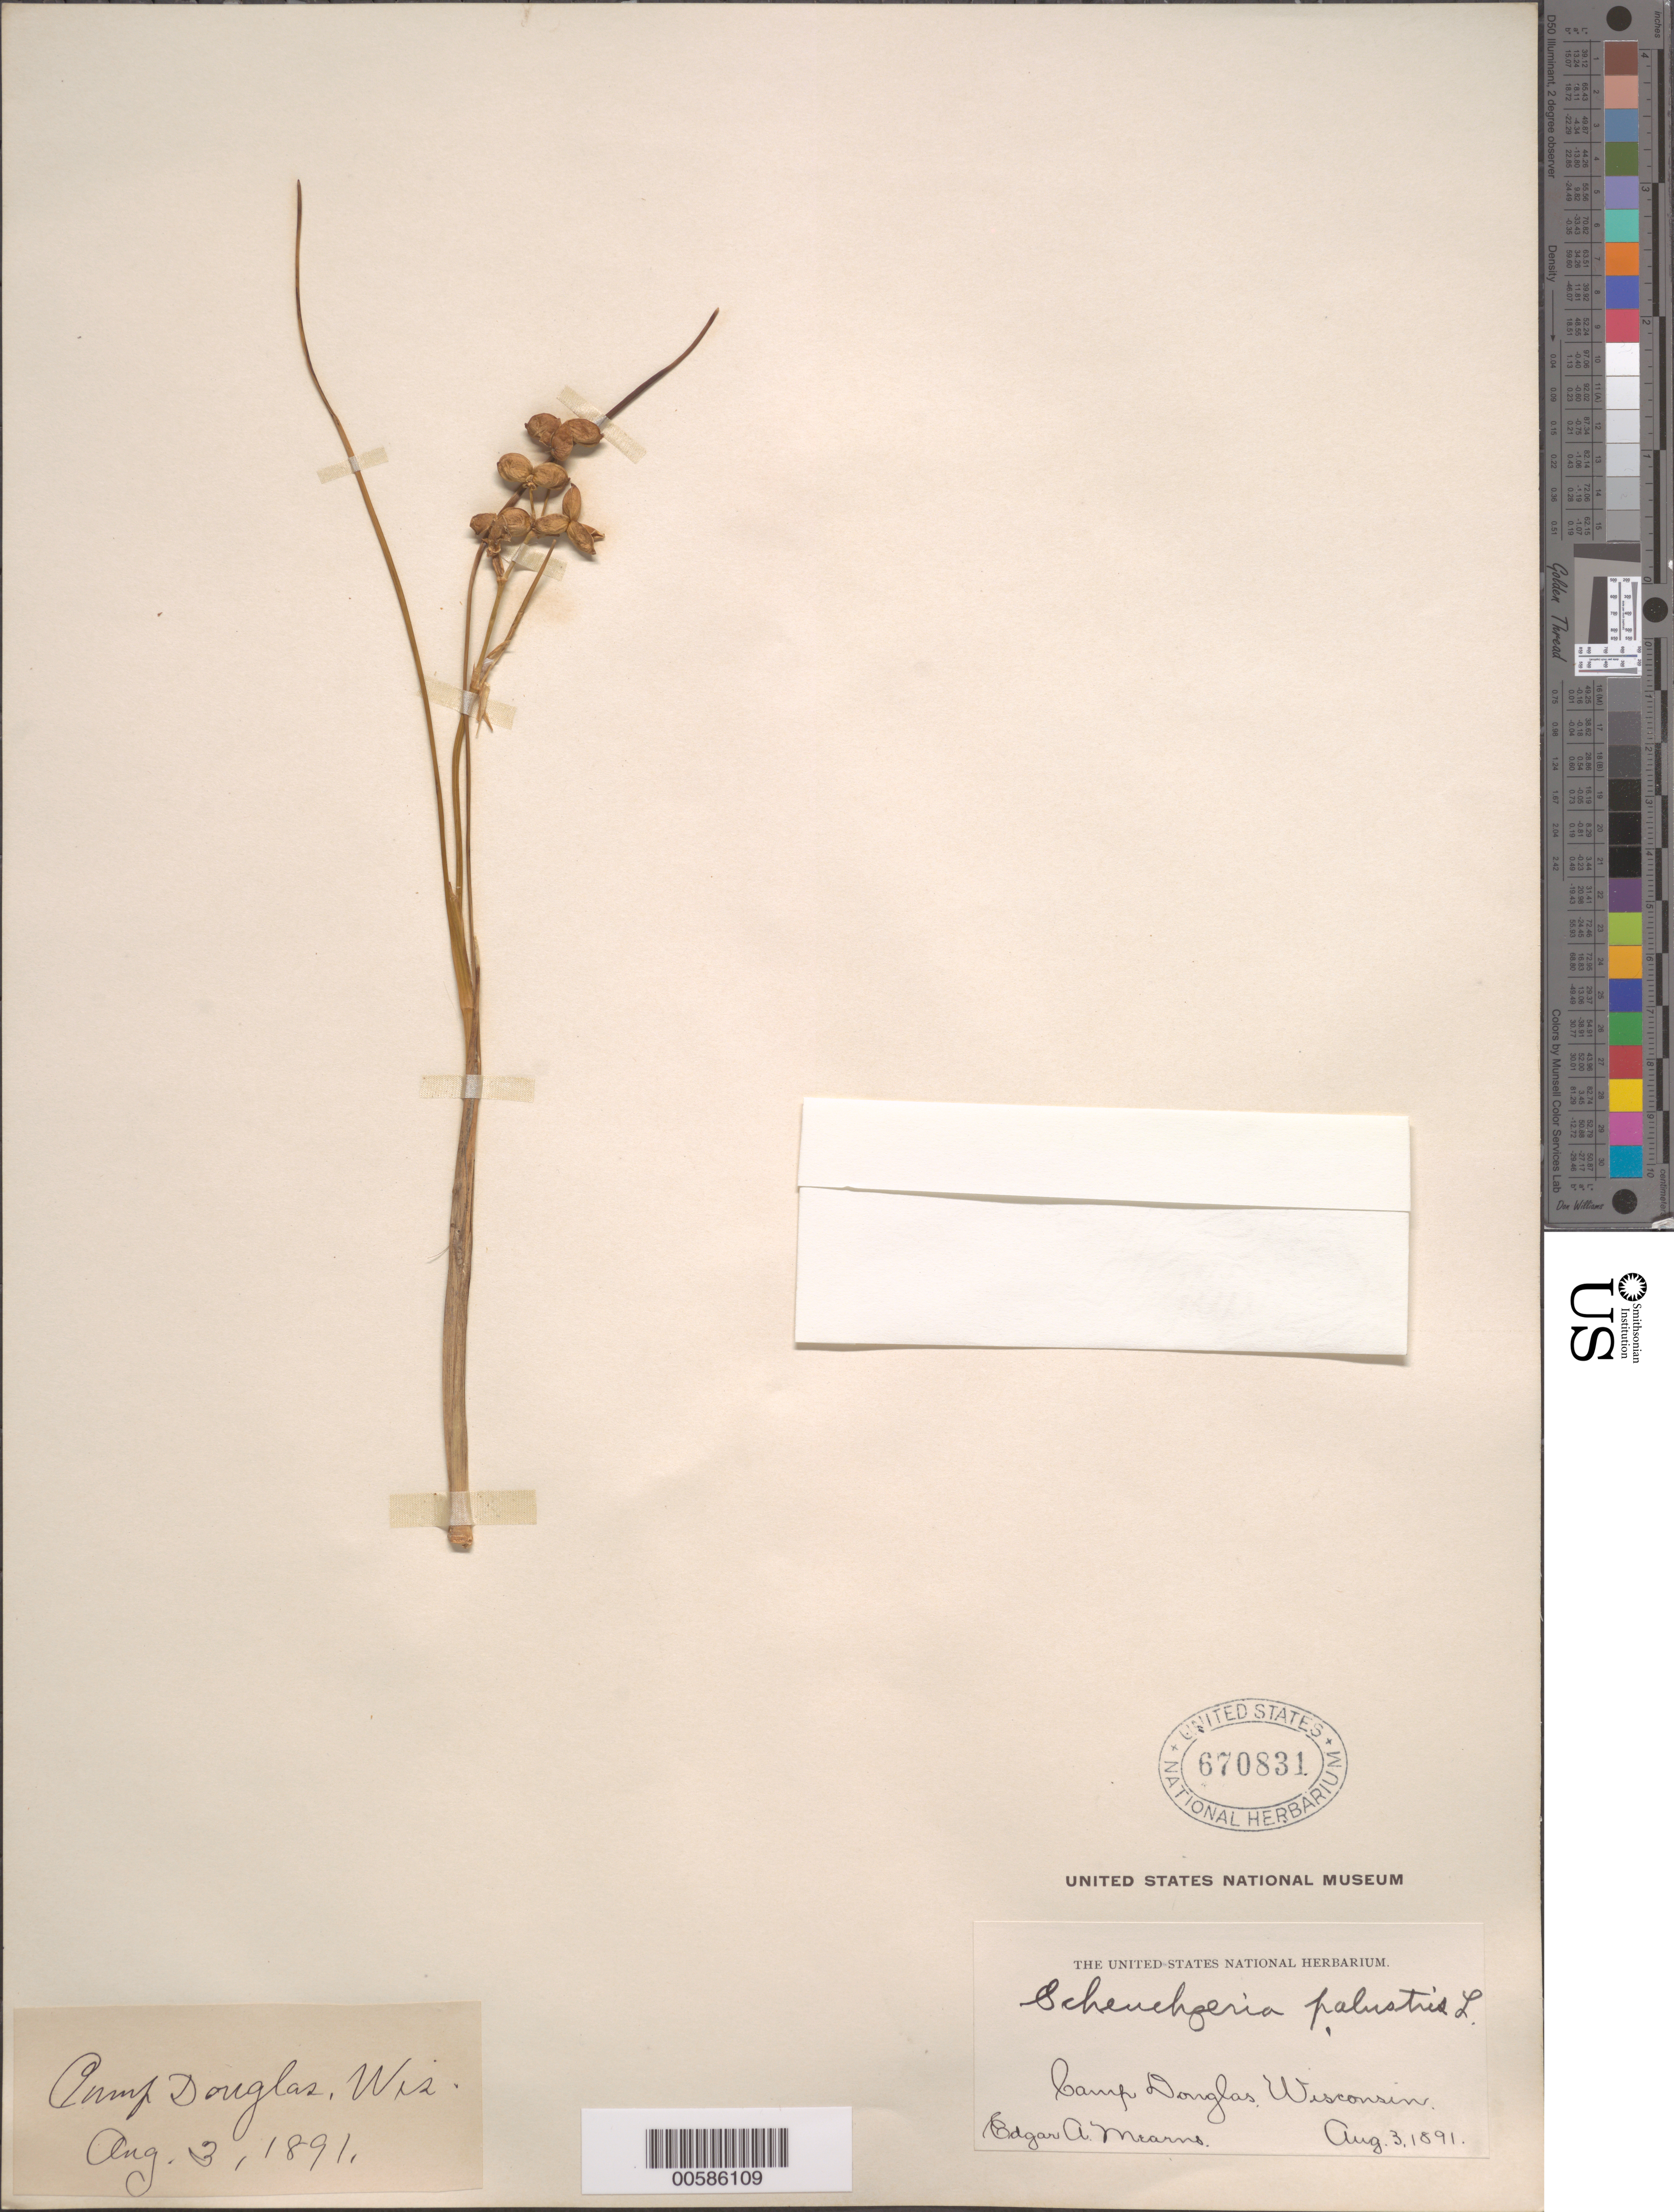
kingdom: Plantae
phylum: Tracheophyta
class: Liliopsida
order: Alismatales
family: Scheuchzeriaceae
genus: Scheuchzeria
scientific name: Scheuchzeria palustris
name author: L.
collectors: E. A. Mearns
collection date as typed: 03 Aug 1891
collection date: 1891-08-03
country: United States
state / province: Wisconsin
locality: Camp Douglas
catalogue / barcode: US 670831